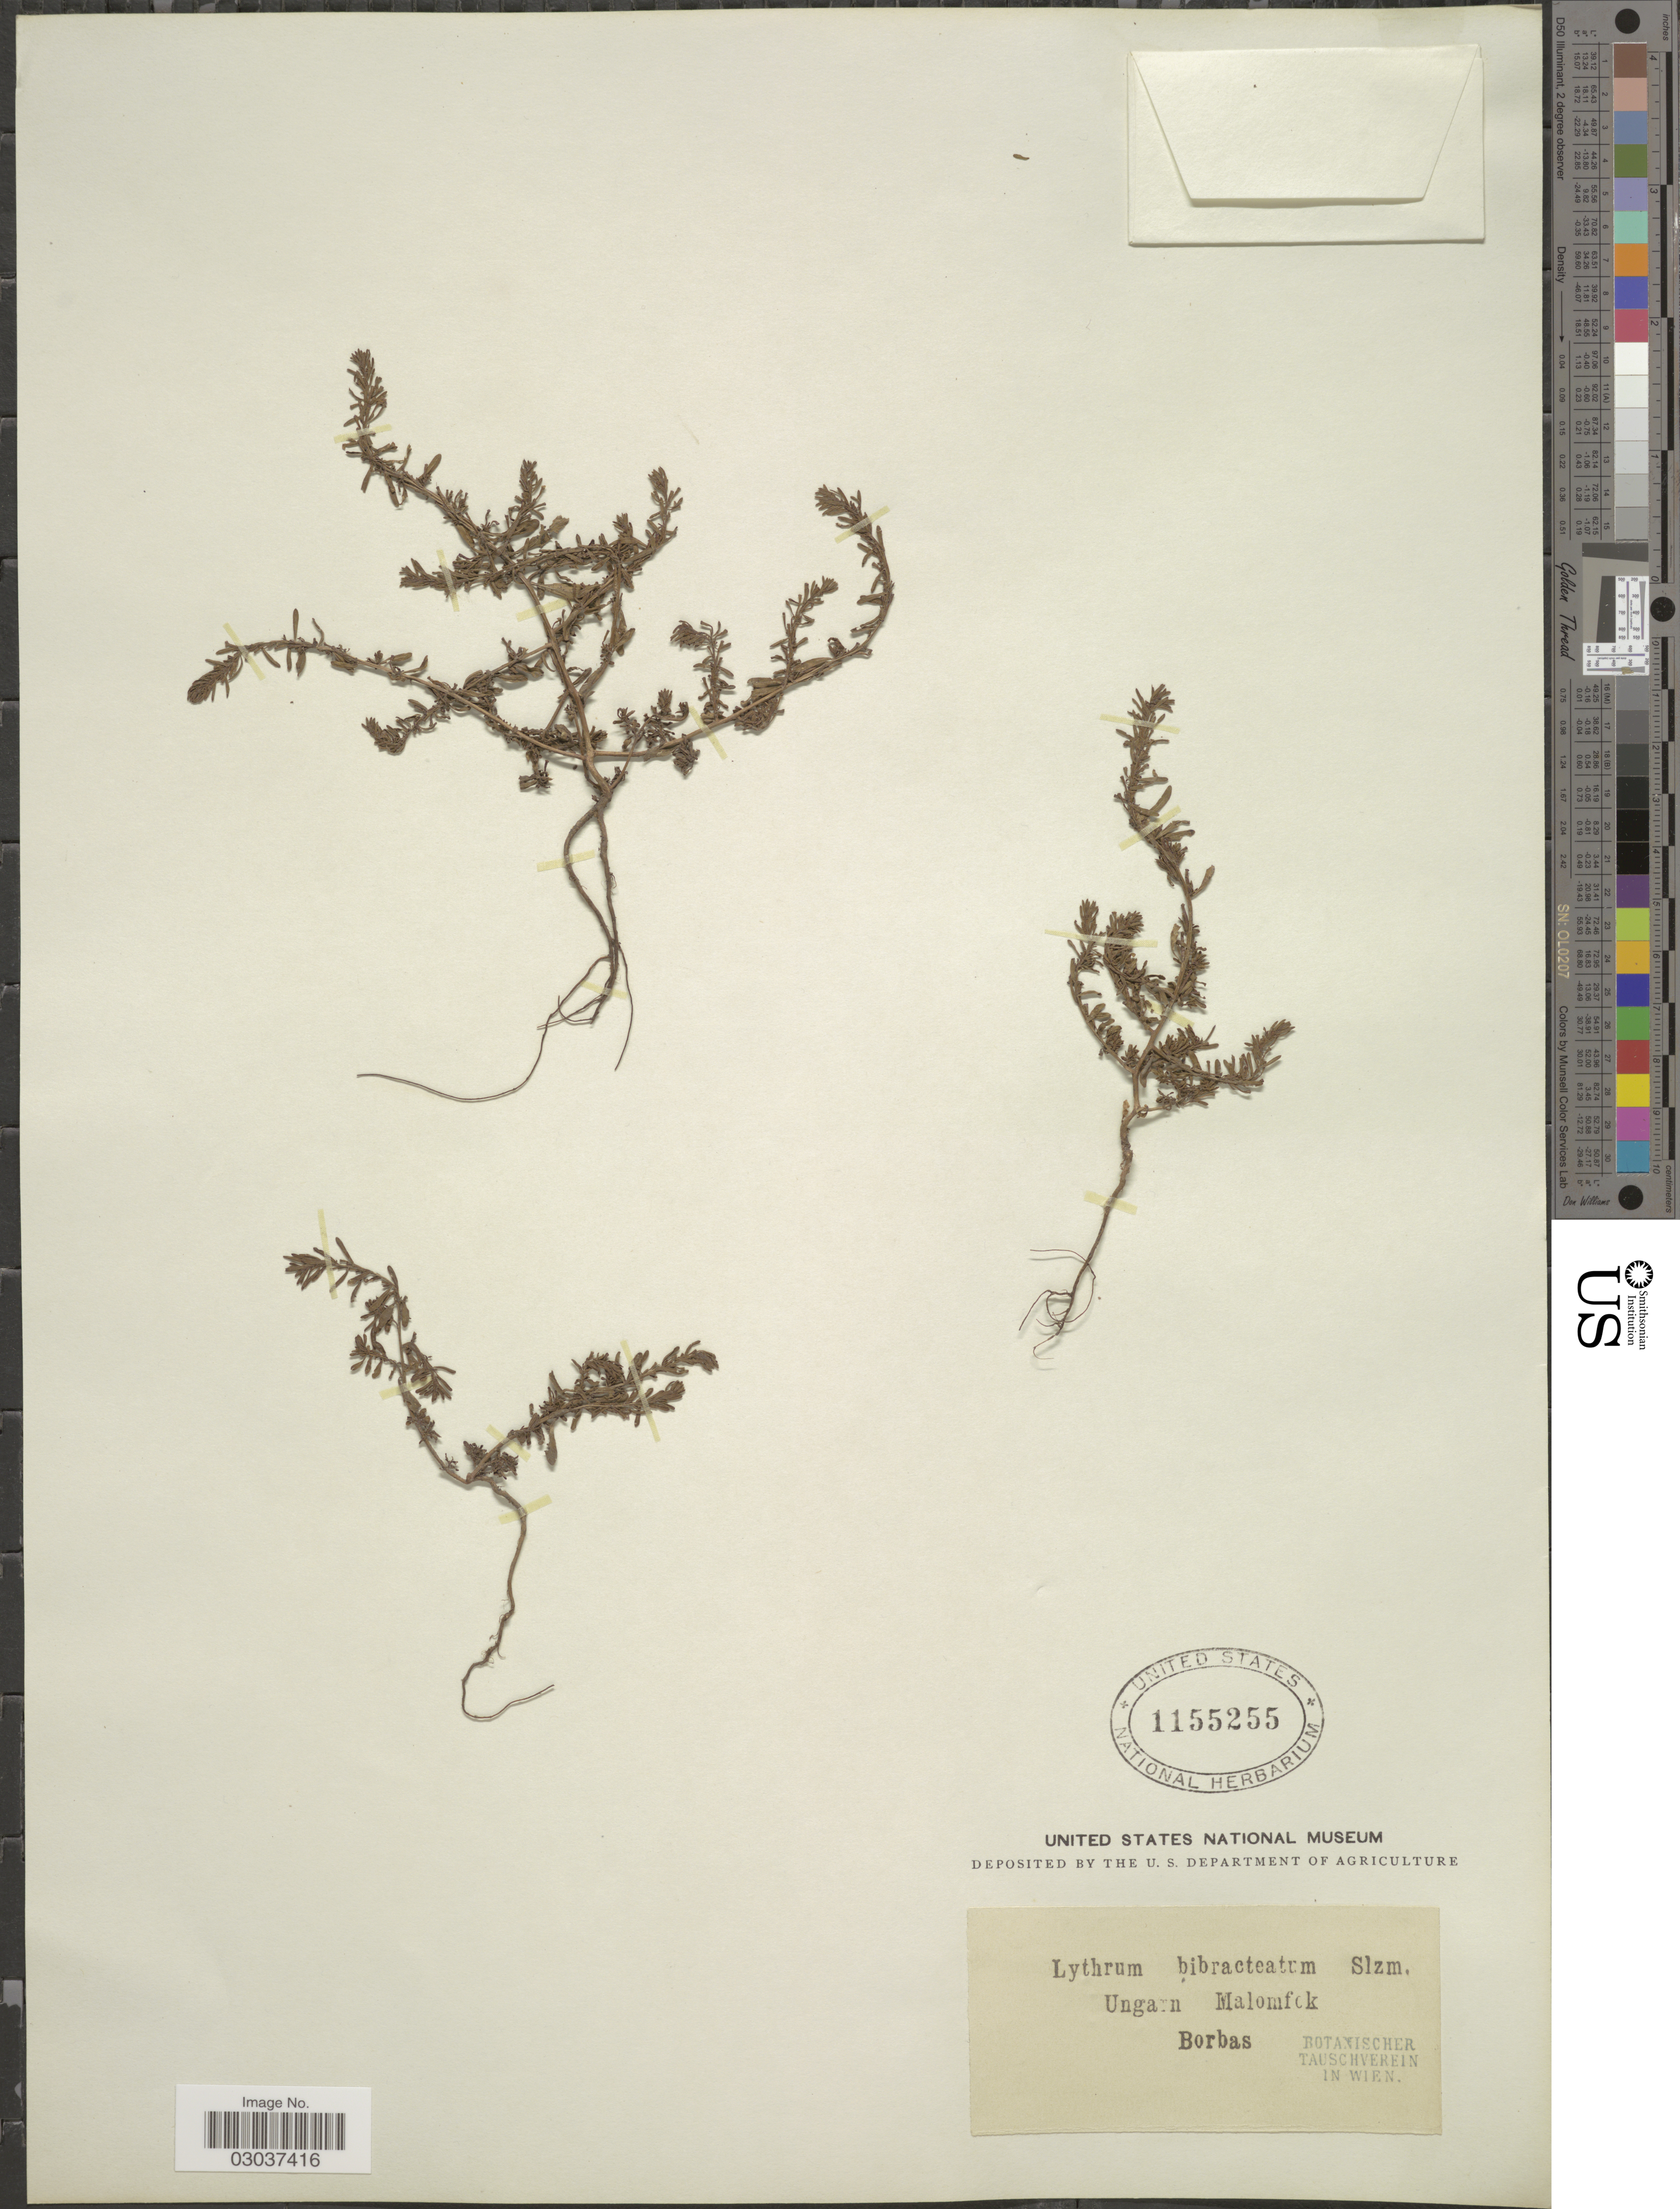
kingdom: Plantae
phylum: Tracheophyta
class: Magnoliopsida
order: Myrtales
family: Lythraceae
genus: Lythrum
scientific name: Lythrum bibracteatum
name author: Salzm. ex DC.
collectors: V. von Borbás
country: Hungary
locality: Ungarn. Malomfok.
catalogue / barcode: US 1155255